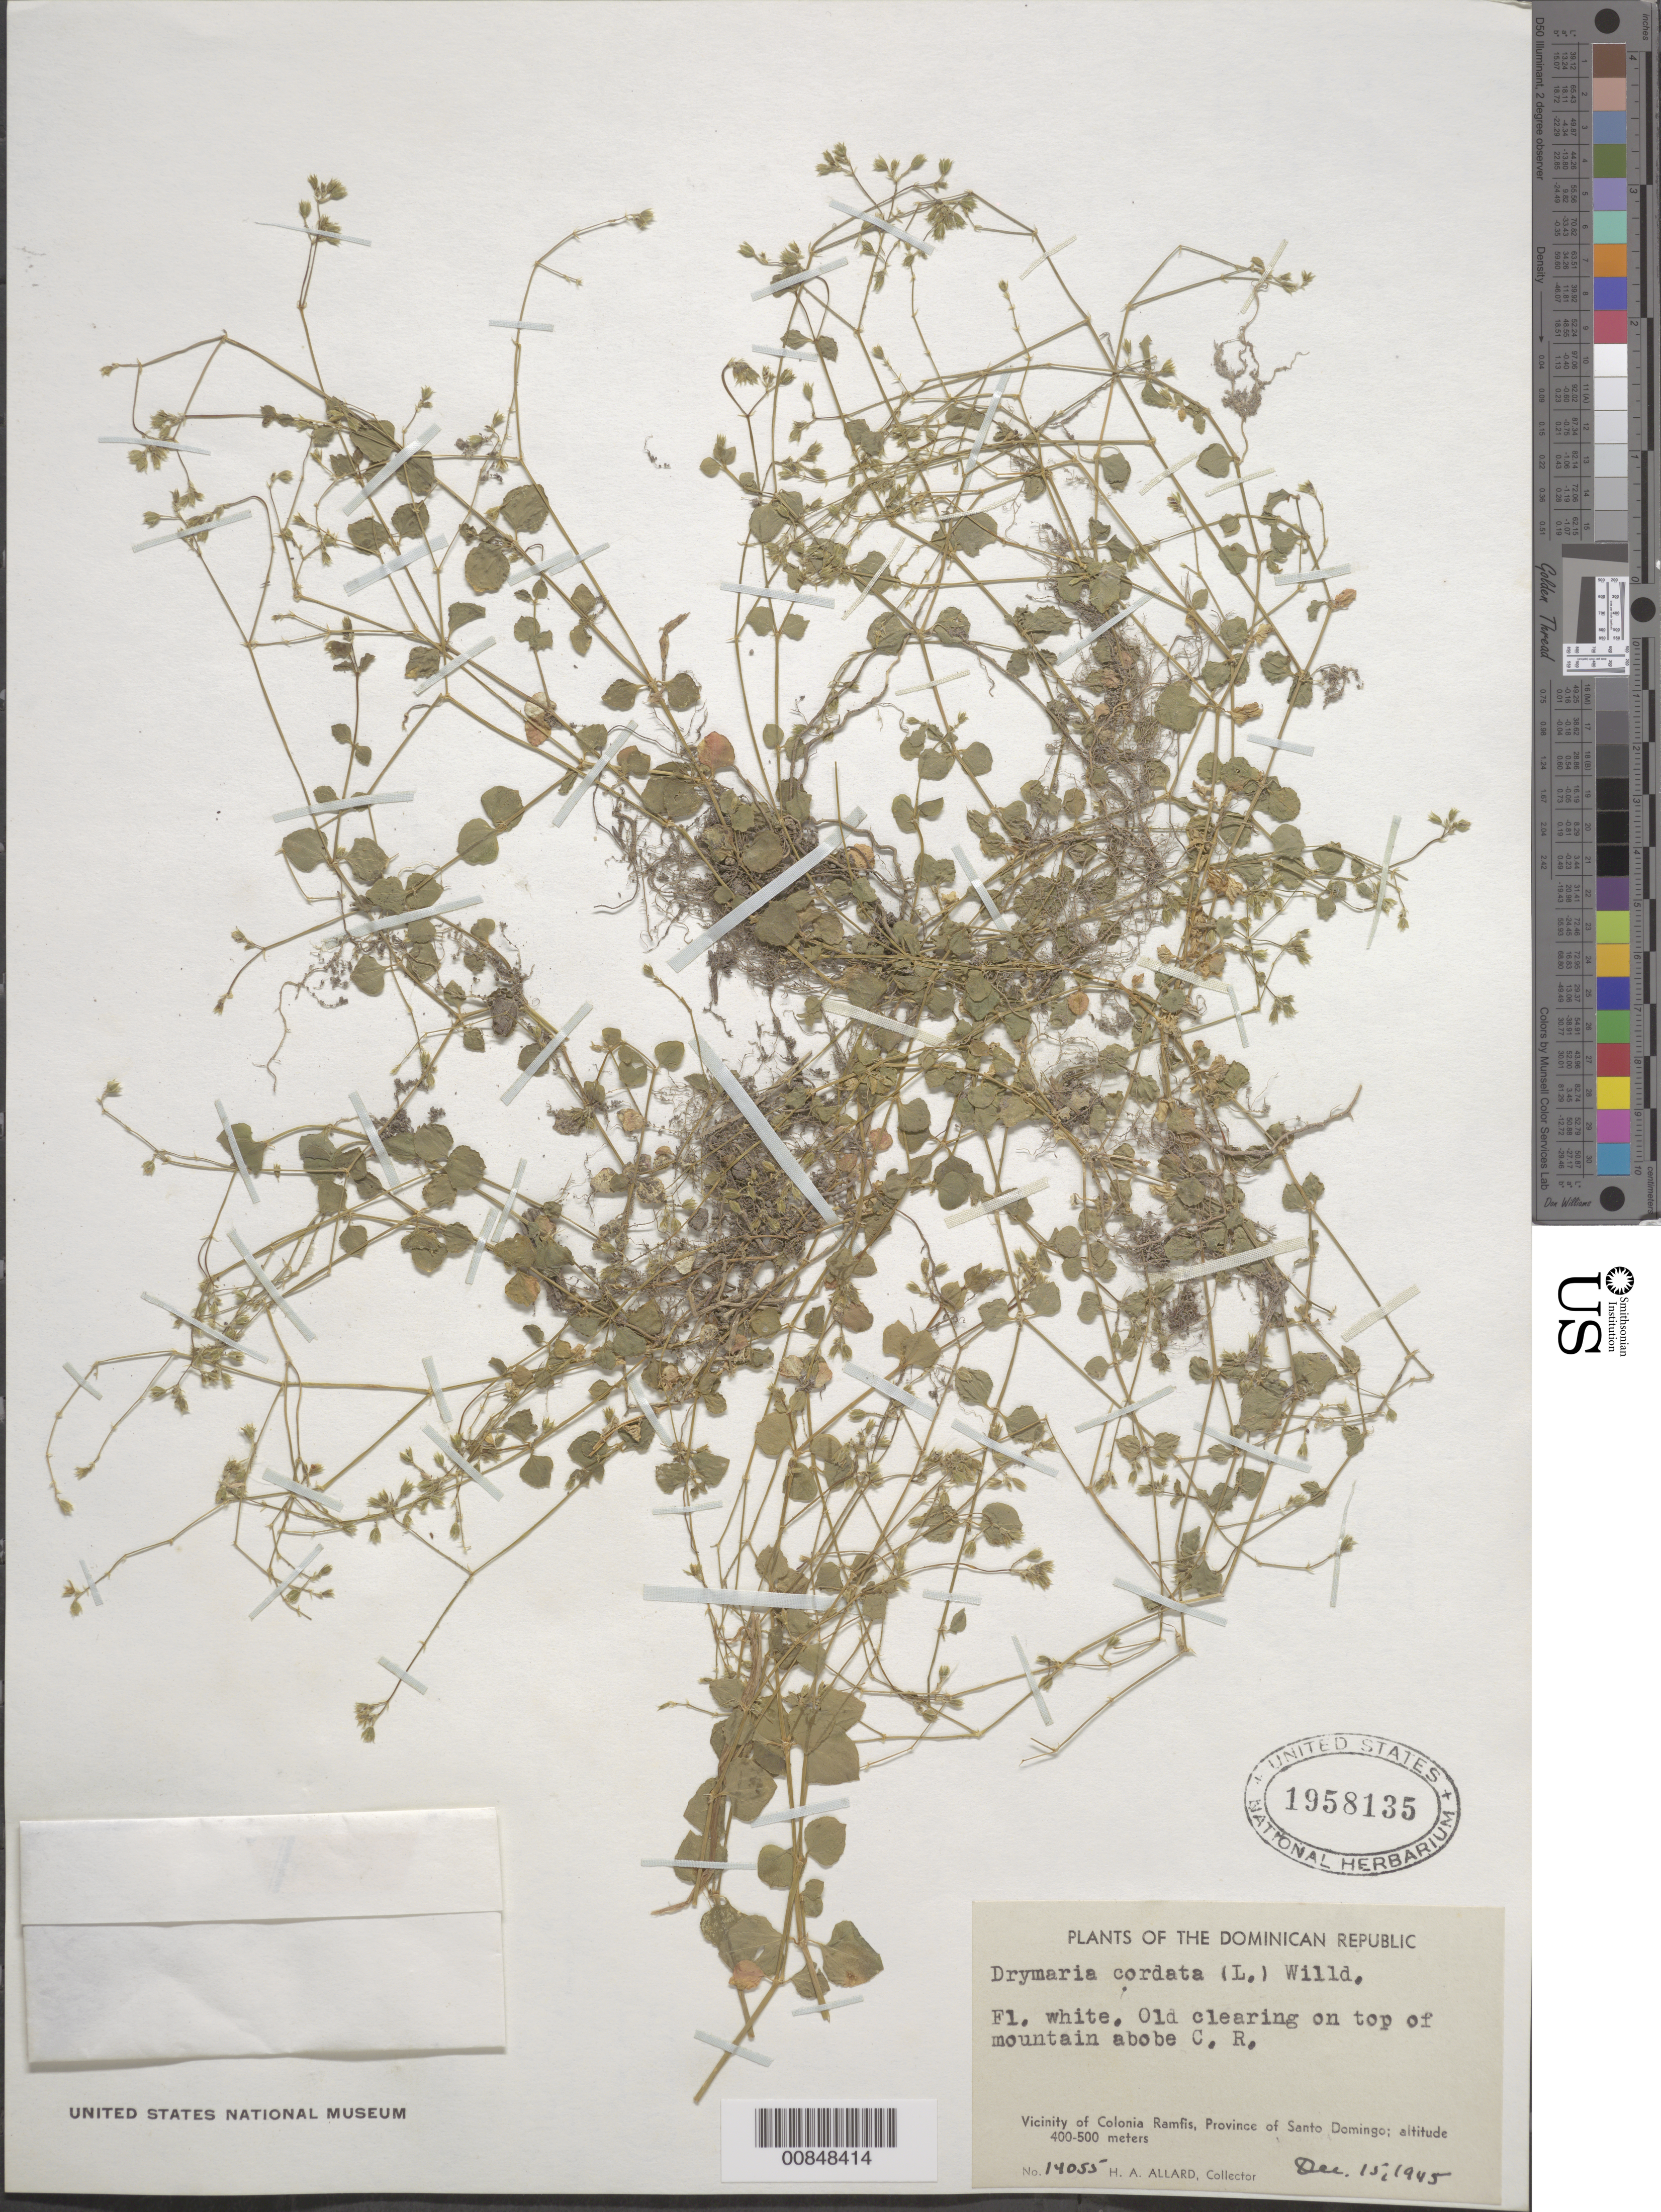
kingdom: Plantae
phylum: Tracheophyta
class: Magnoliopsida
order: Caryophyllales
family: Caryophyllaceae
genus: Drymaria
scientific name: Drymaria cordata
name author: (L.) Willd. ex Schult.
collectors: H. A. Allard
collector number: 14055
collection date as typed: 15 Dec 1945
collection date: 1945-12-15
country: Dominican Republic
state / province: Distrito Nacional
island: Hispaniola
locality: Vicinity of Colonia Ramfis, Province of Santo Domingo (obsolete). On top of mountain above C.R.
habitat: Old clearing on top of mountain.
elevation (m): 400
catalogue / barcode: US 1958135